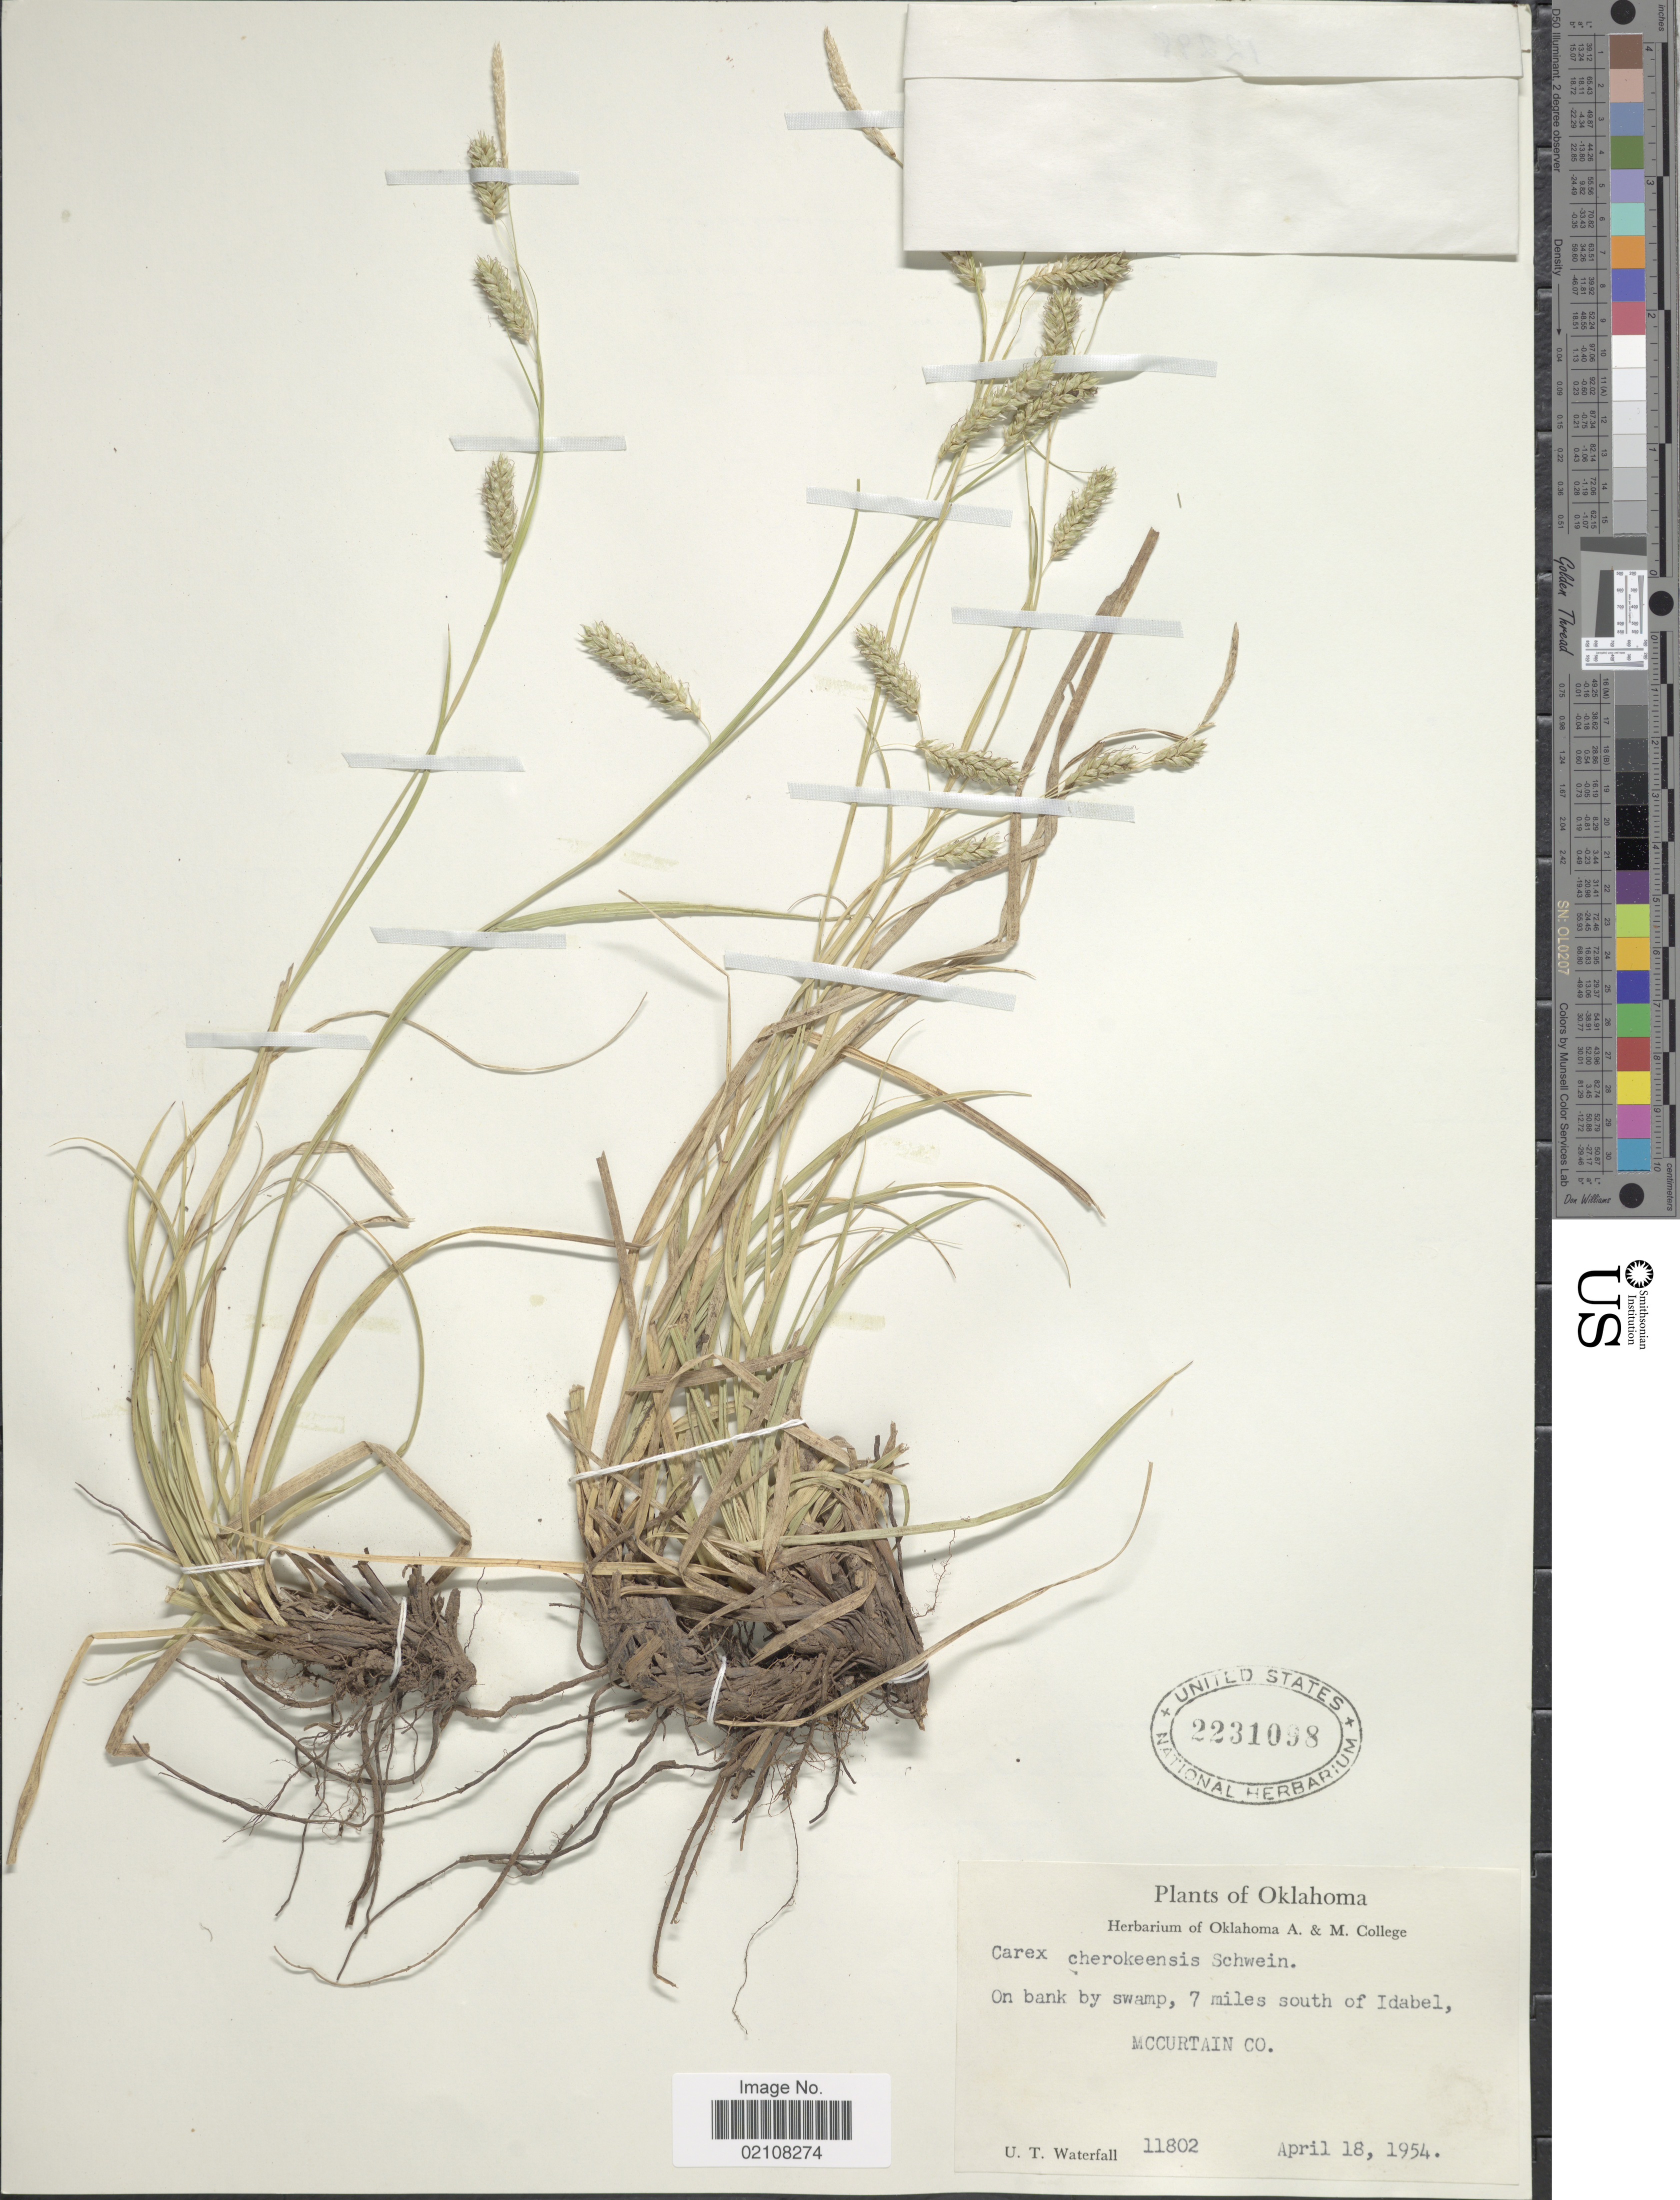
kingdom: Plantae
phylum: Tracheophyta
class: Liliopsida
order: Poales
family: Cyperaceae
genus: Carex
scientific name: Carex cherokeensis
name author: Schwein.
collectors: U. T. Waterfall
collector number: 11802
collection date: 1954-04-18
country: United States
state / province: Oklahoma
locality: On bank by swamp, 7 miles south of Idabel, McCurtain Co.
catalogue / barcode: US 2231098